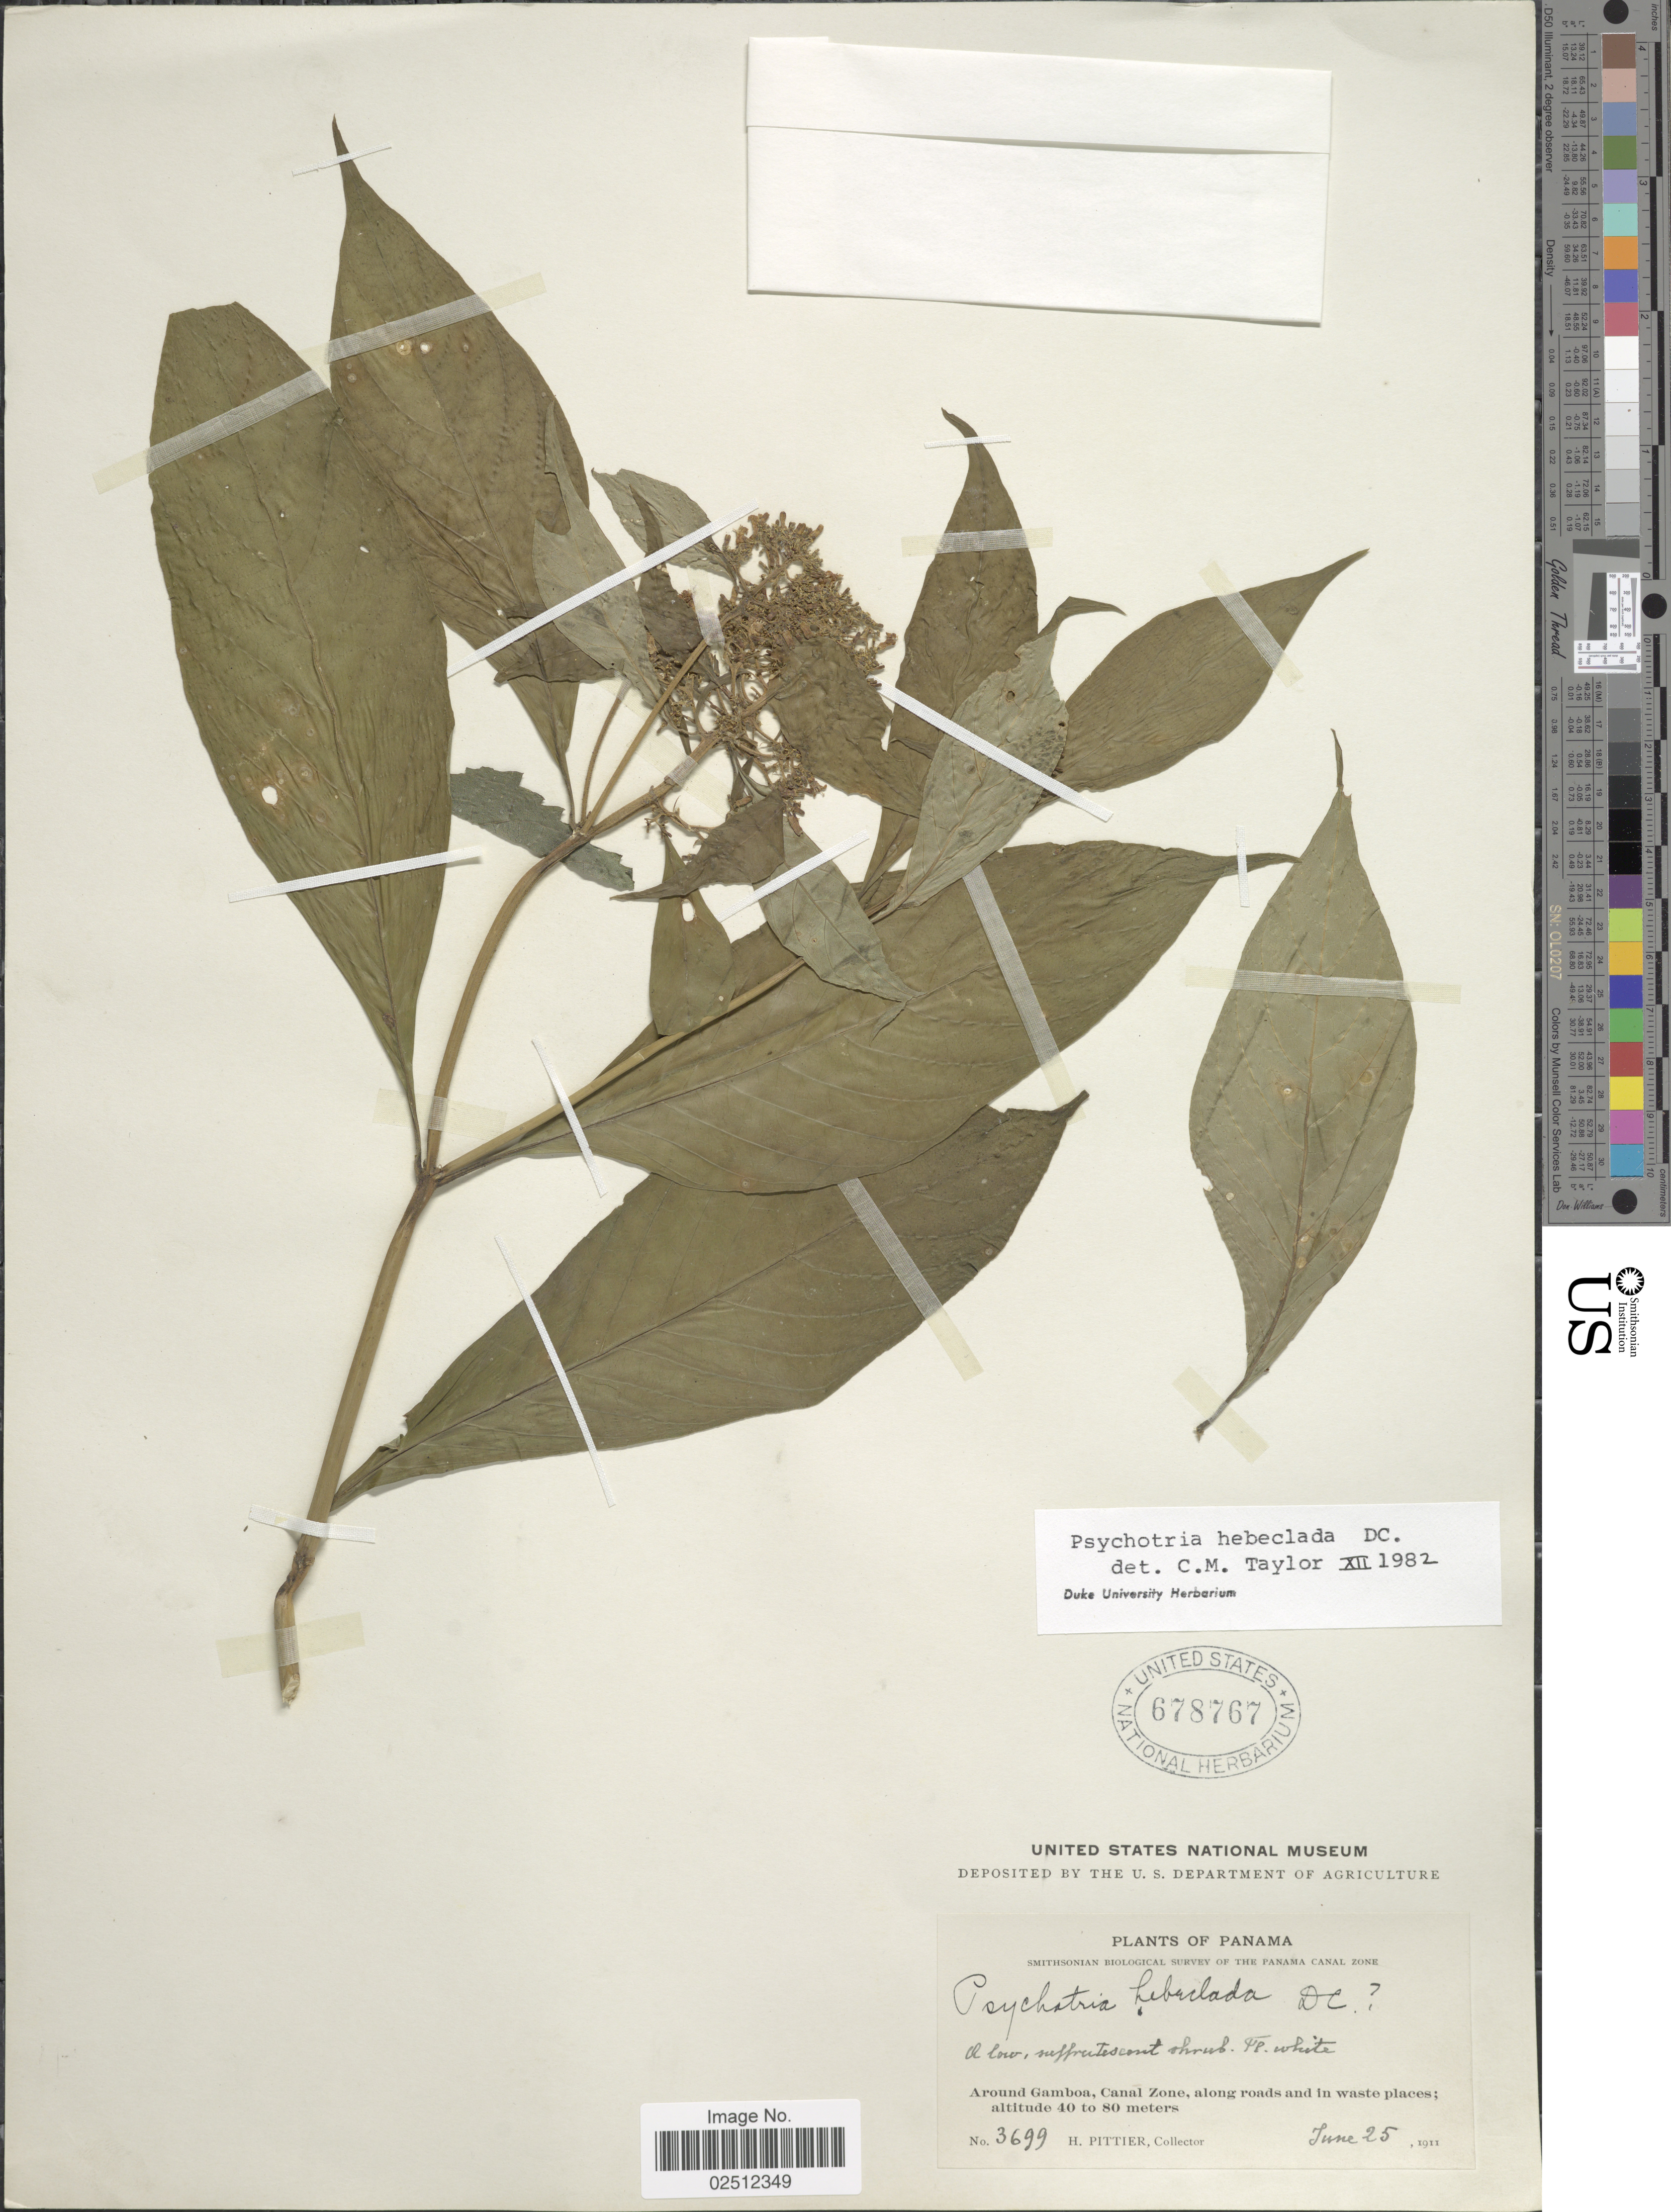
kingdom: Plantae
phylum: Tracheophyta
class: Magnoliopsida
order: Gentianales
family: Rubiaceae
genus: Psychotria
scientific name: Psychotria hebeclada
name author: DC.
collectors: H. F. Pittier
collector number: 3699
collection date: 1911-06-25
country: Panama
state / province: Colón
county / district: Canal Zone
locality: Around Gamboa, Canal zone, along roads and in waste places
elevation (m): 40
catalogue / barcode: US 678767